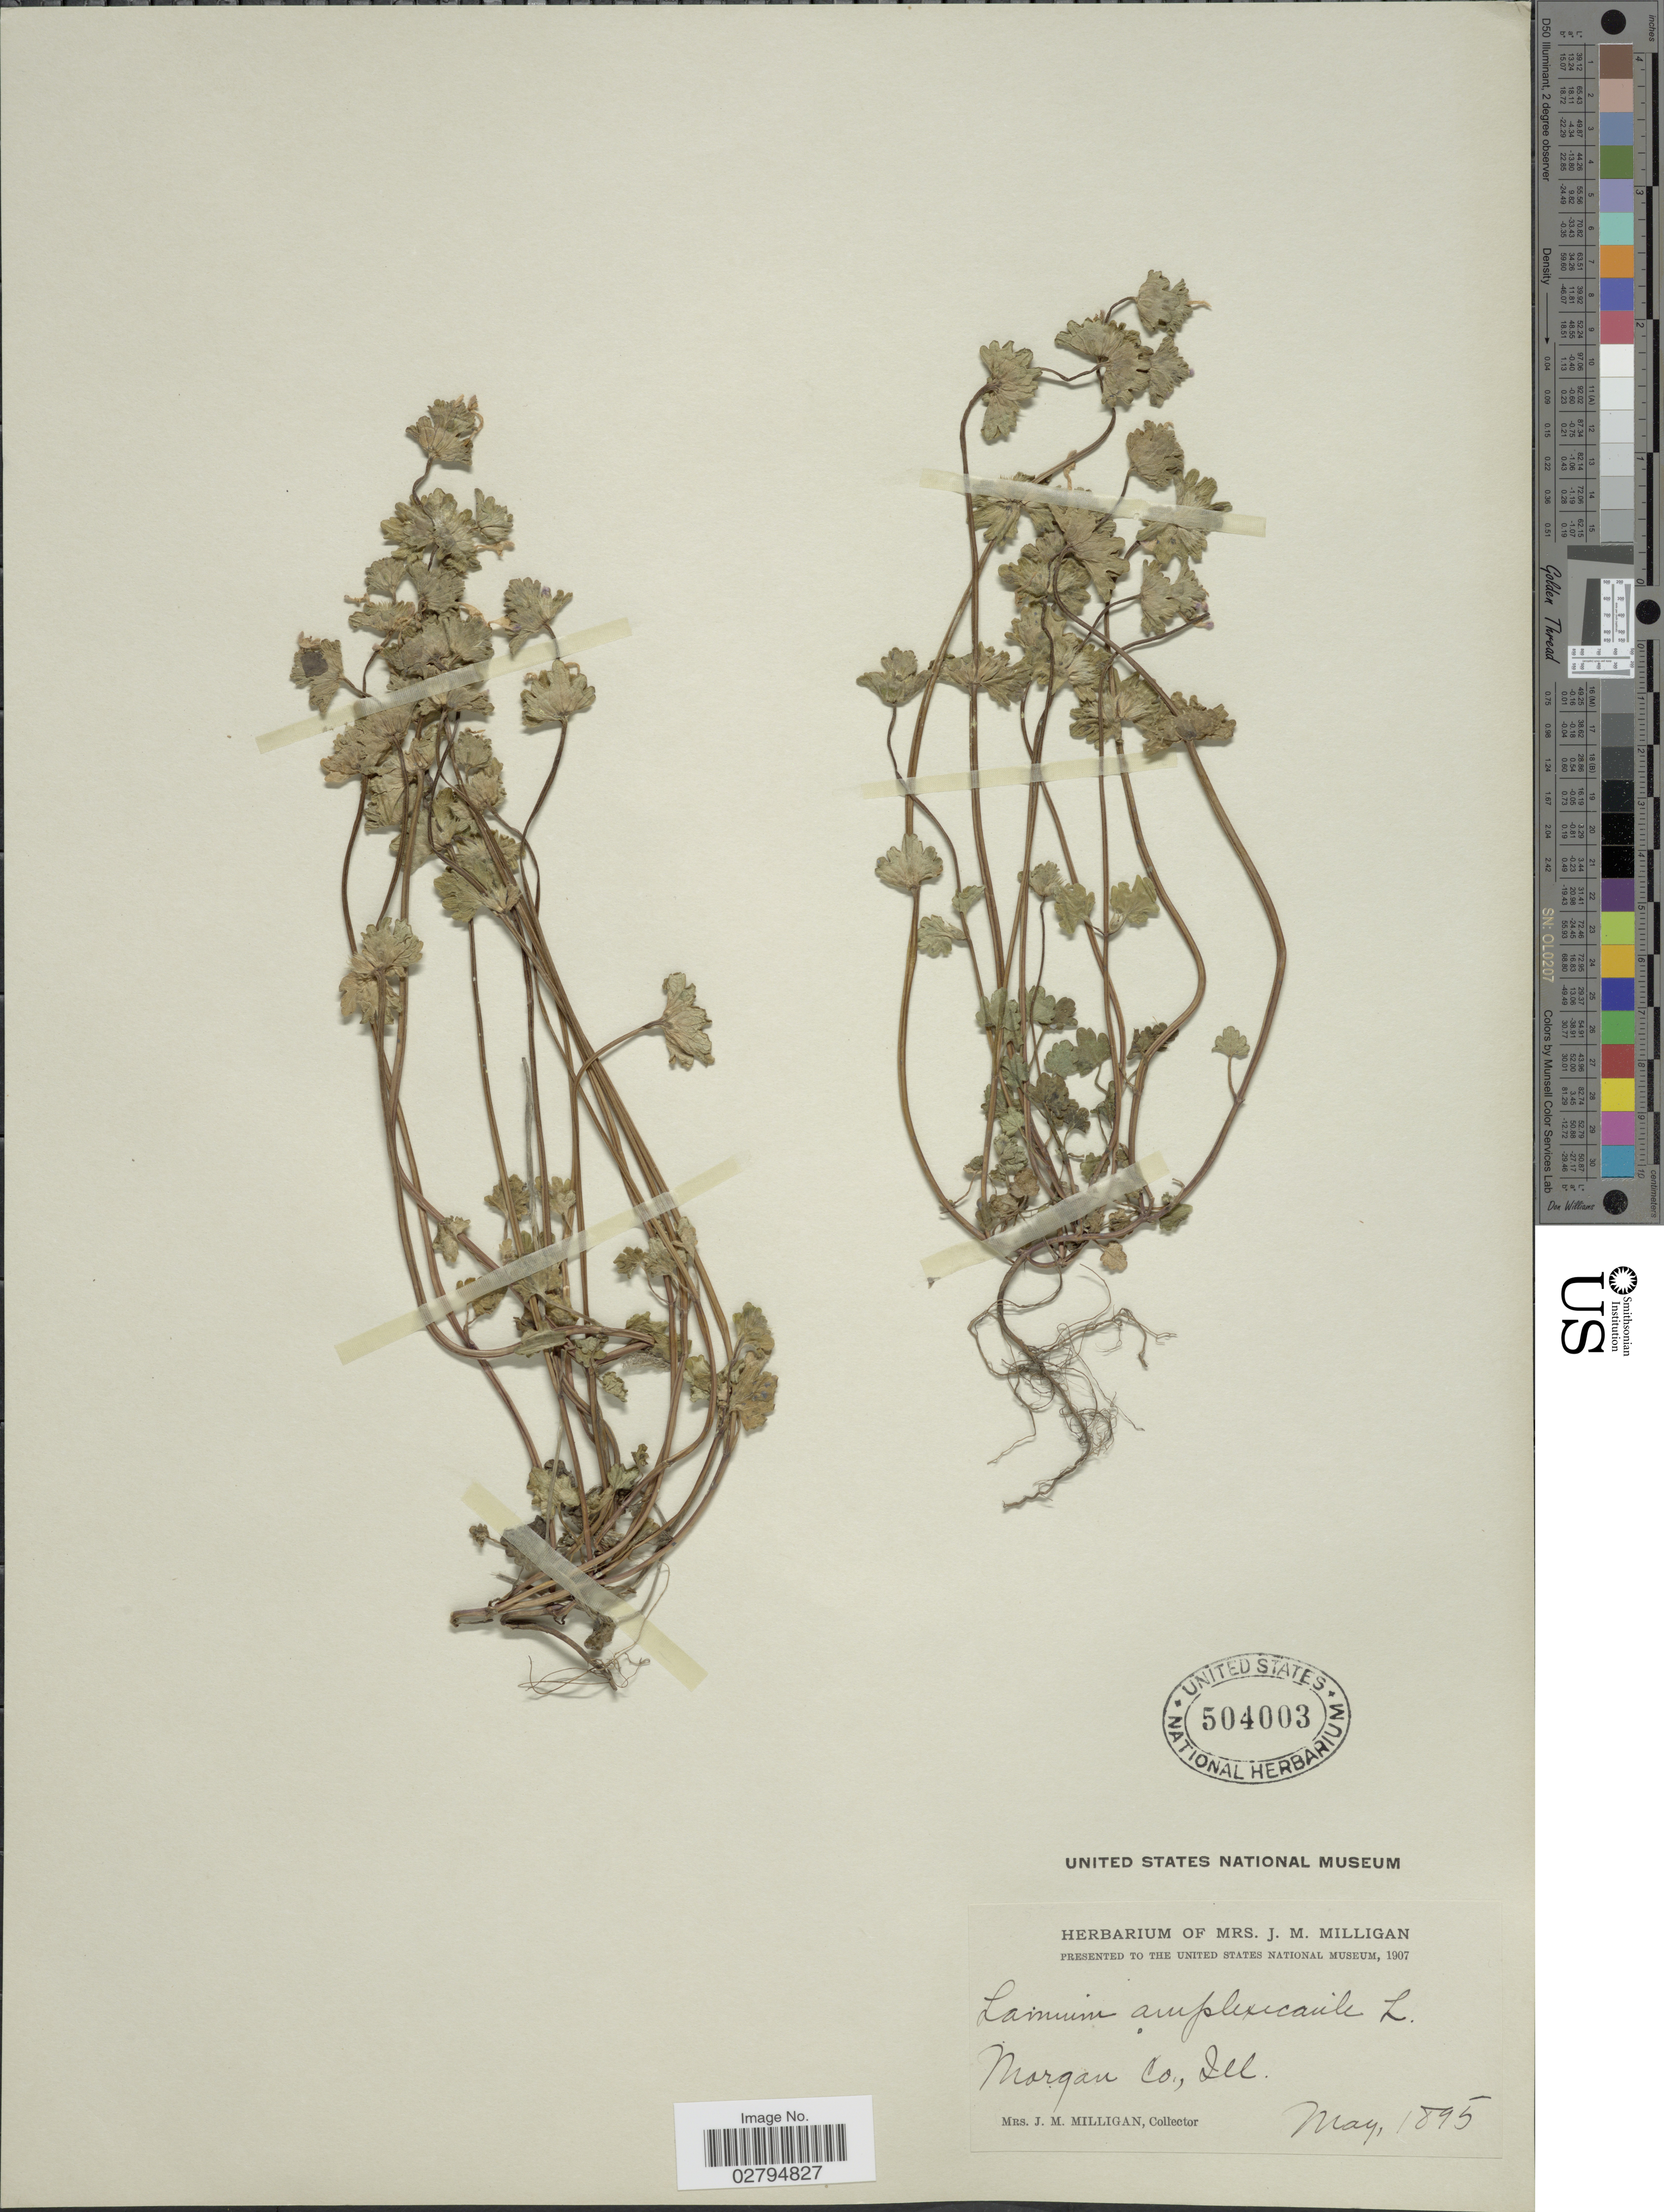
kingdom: Plantae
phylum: Tracheophyta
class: Magnoliopsida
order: Lamiales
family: Lamiaceae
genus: Lamium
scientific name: Lamium amplexicaule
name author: L.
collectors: J. Milligan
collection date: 1895-05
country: United States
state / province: Illinois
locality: Morgan Co.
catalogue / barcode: US 504003